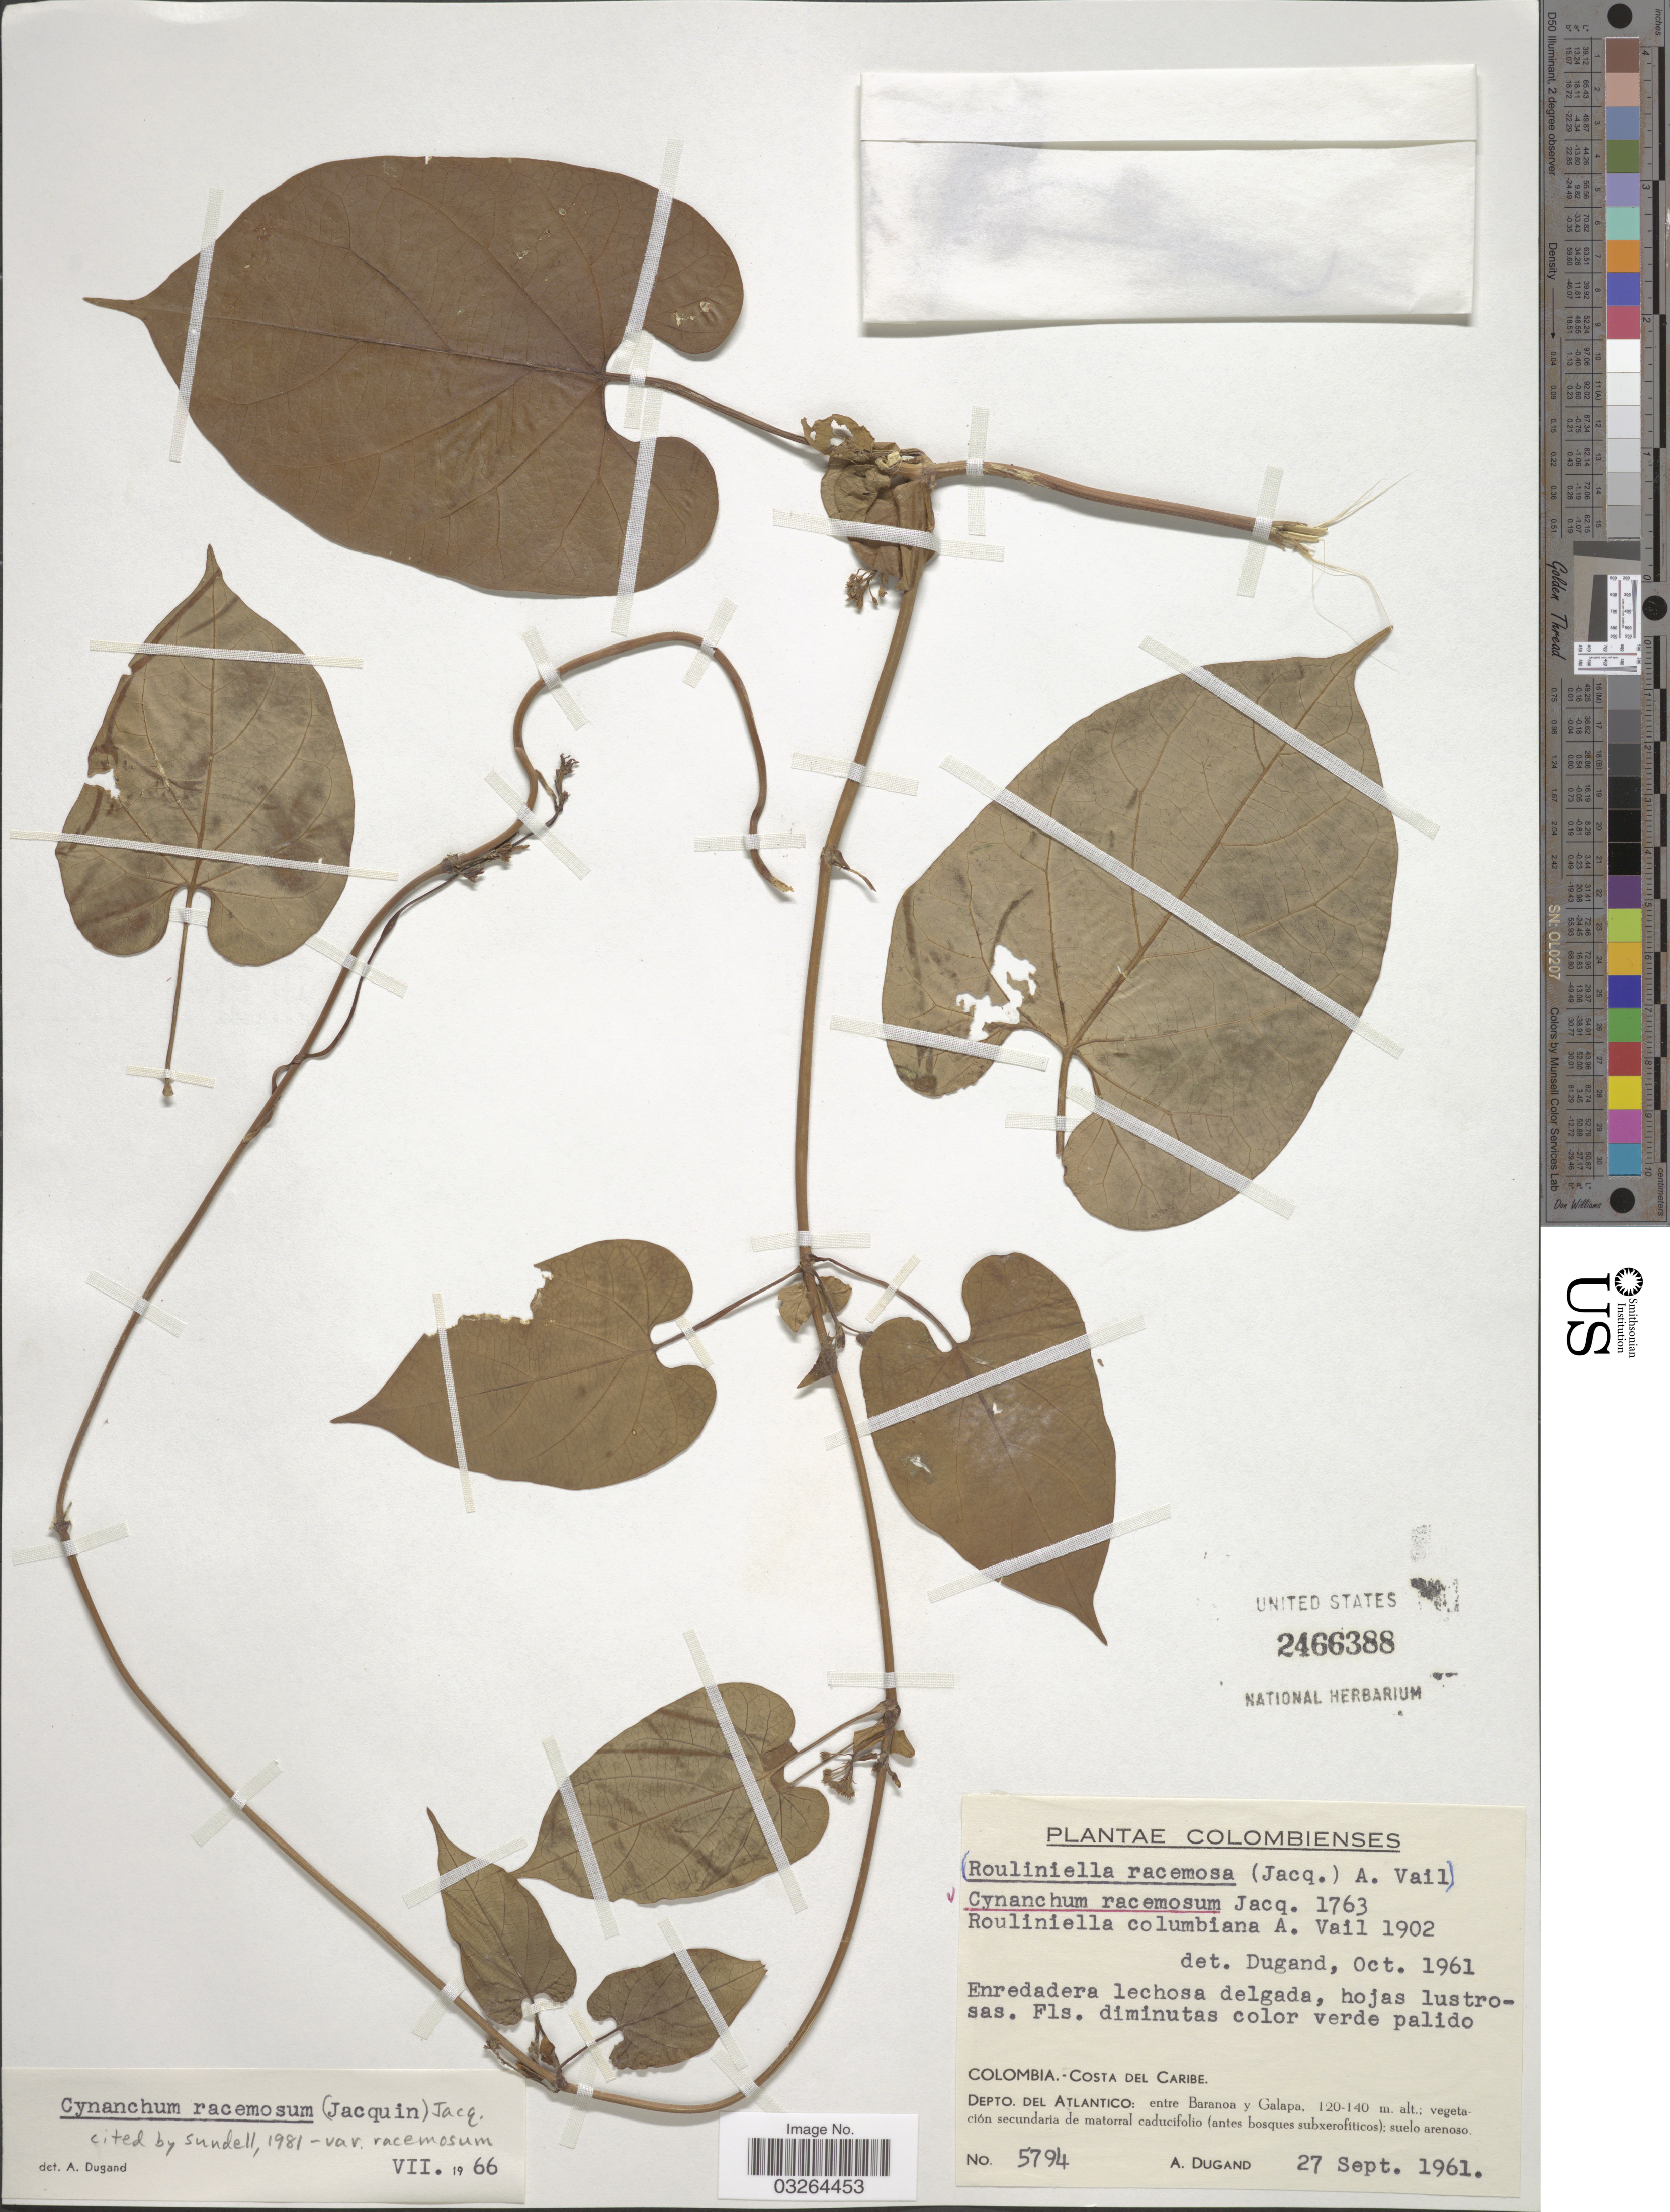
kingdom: Plantae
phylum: Tracheophyta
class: Magnoliopsida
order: Gentianales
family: Apocynaceae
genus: Cynanchum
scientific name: Cynanchum racemosum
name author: (Jacq.) Jacq.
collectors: A. Dugand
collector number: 5794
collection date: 1961-09-27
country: Colombia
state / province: Atlántico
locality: Costa del Caribe. Depto. del Atlantico: entre Baranoa y Galapa.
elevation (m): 120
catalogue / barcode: US 2466388